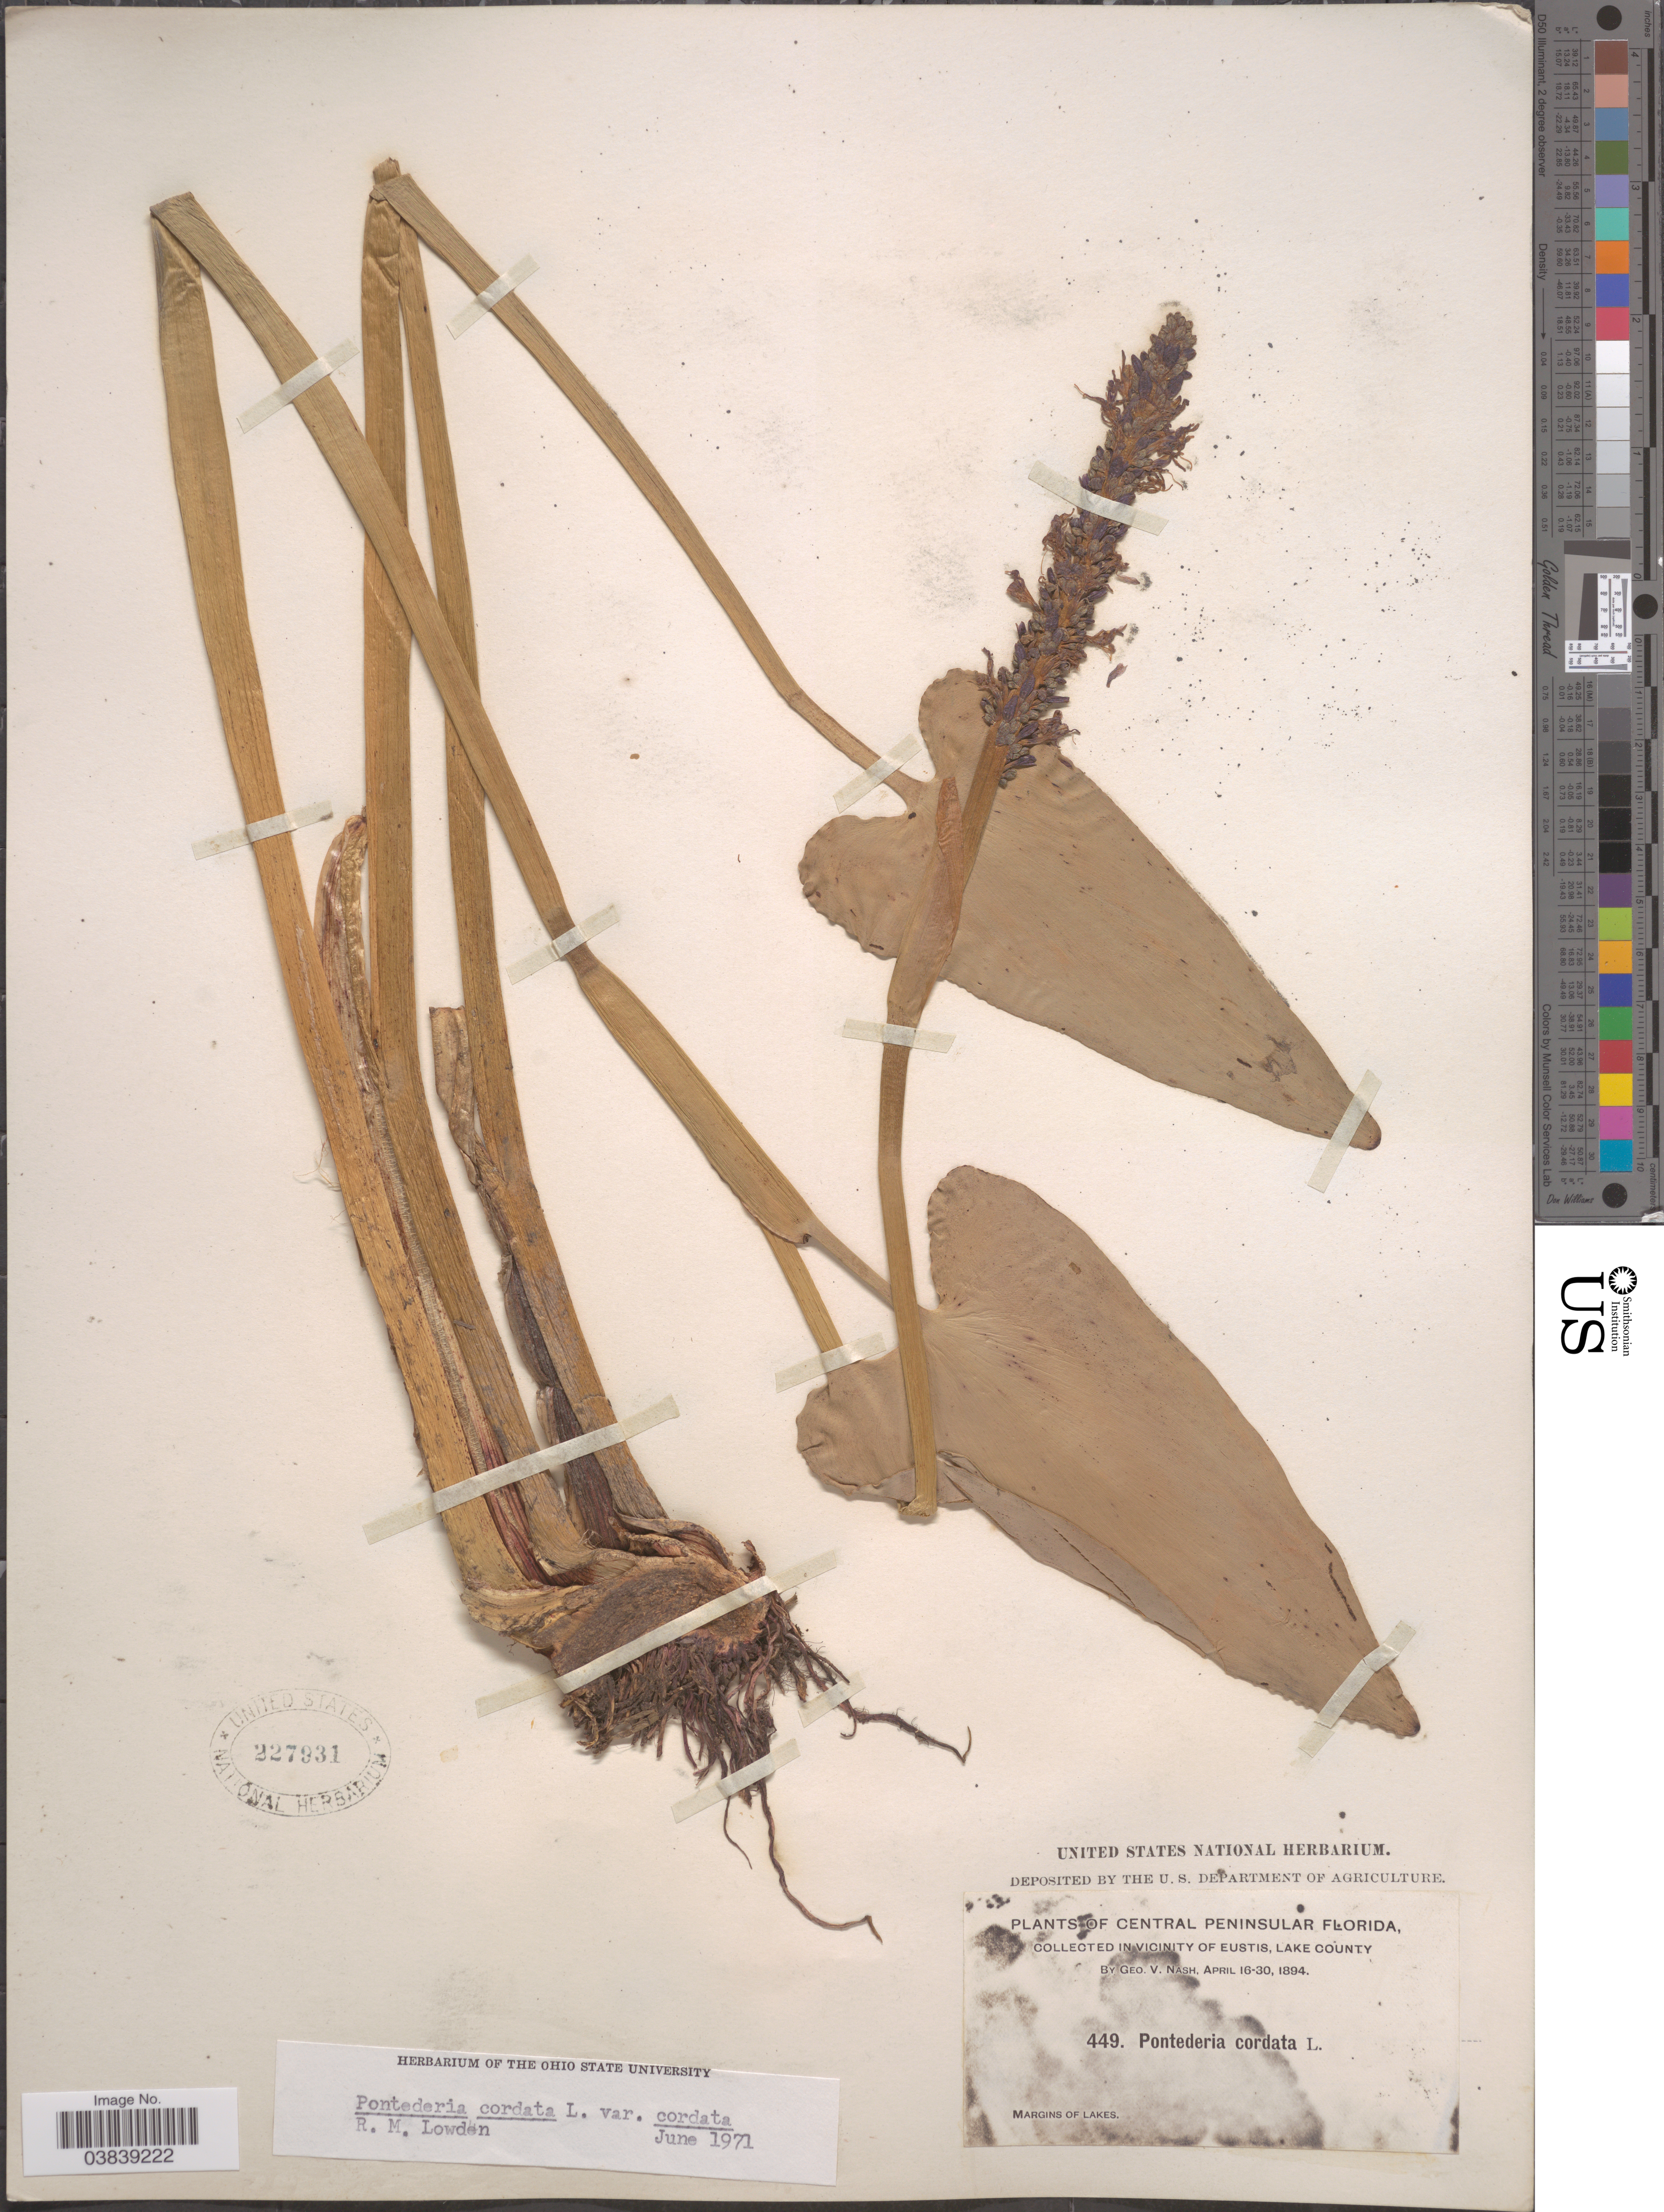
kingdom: Plantae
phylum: Tracheophyta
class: Liliopsida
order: Commelinales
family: Pontederiaceae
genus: Pontederia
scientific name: Pontederia cordata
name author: L.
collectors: G. V. Nash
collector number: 449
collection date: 1894-04-16/1894-04-30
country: United States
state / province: Florida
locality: Central Peninsular Florida. In vicinity of Eustis, Lake County.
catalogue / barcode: US 227931